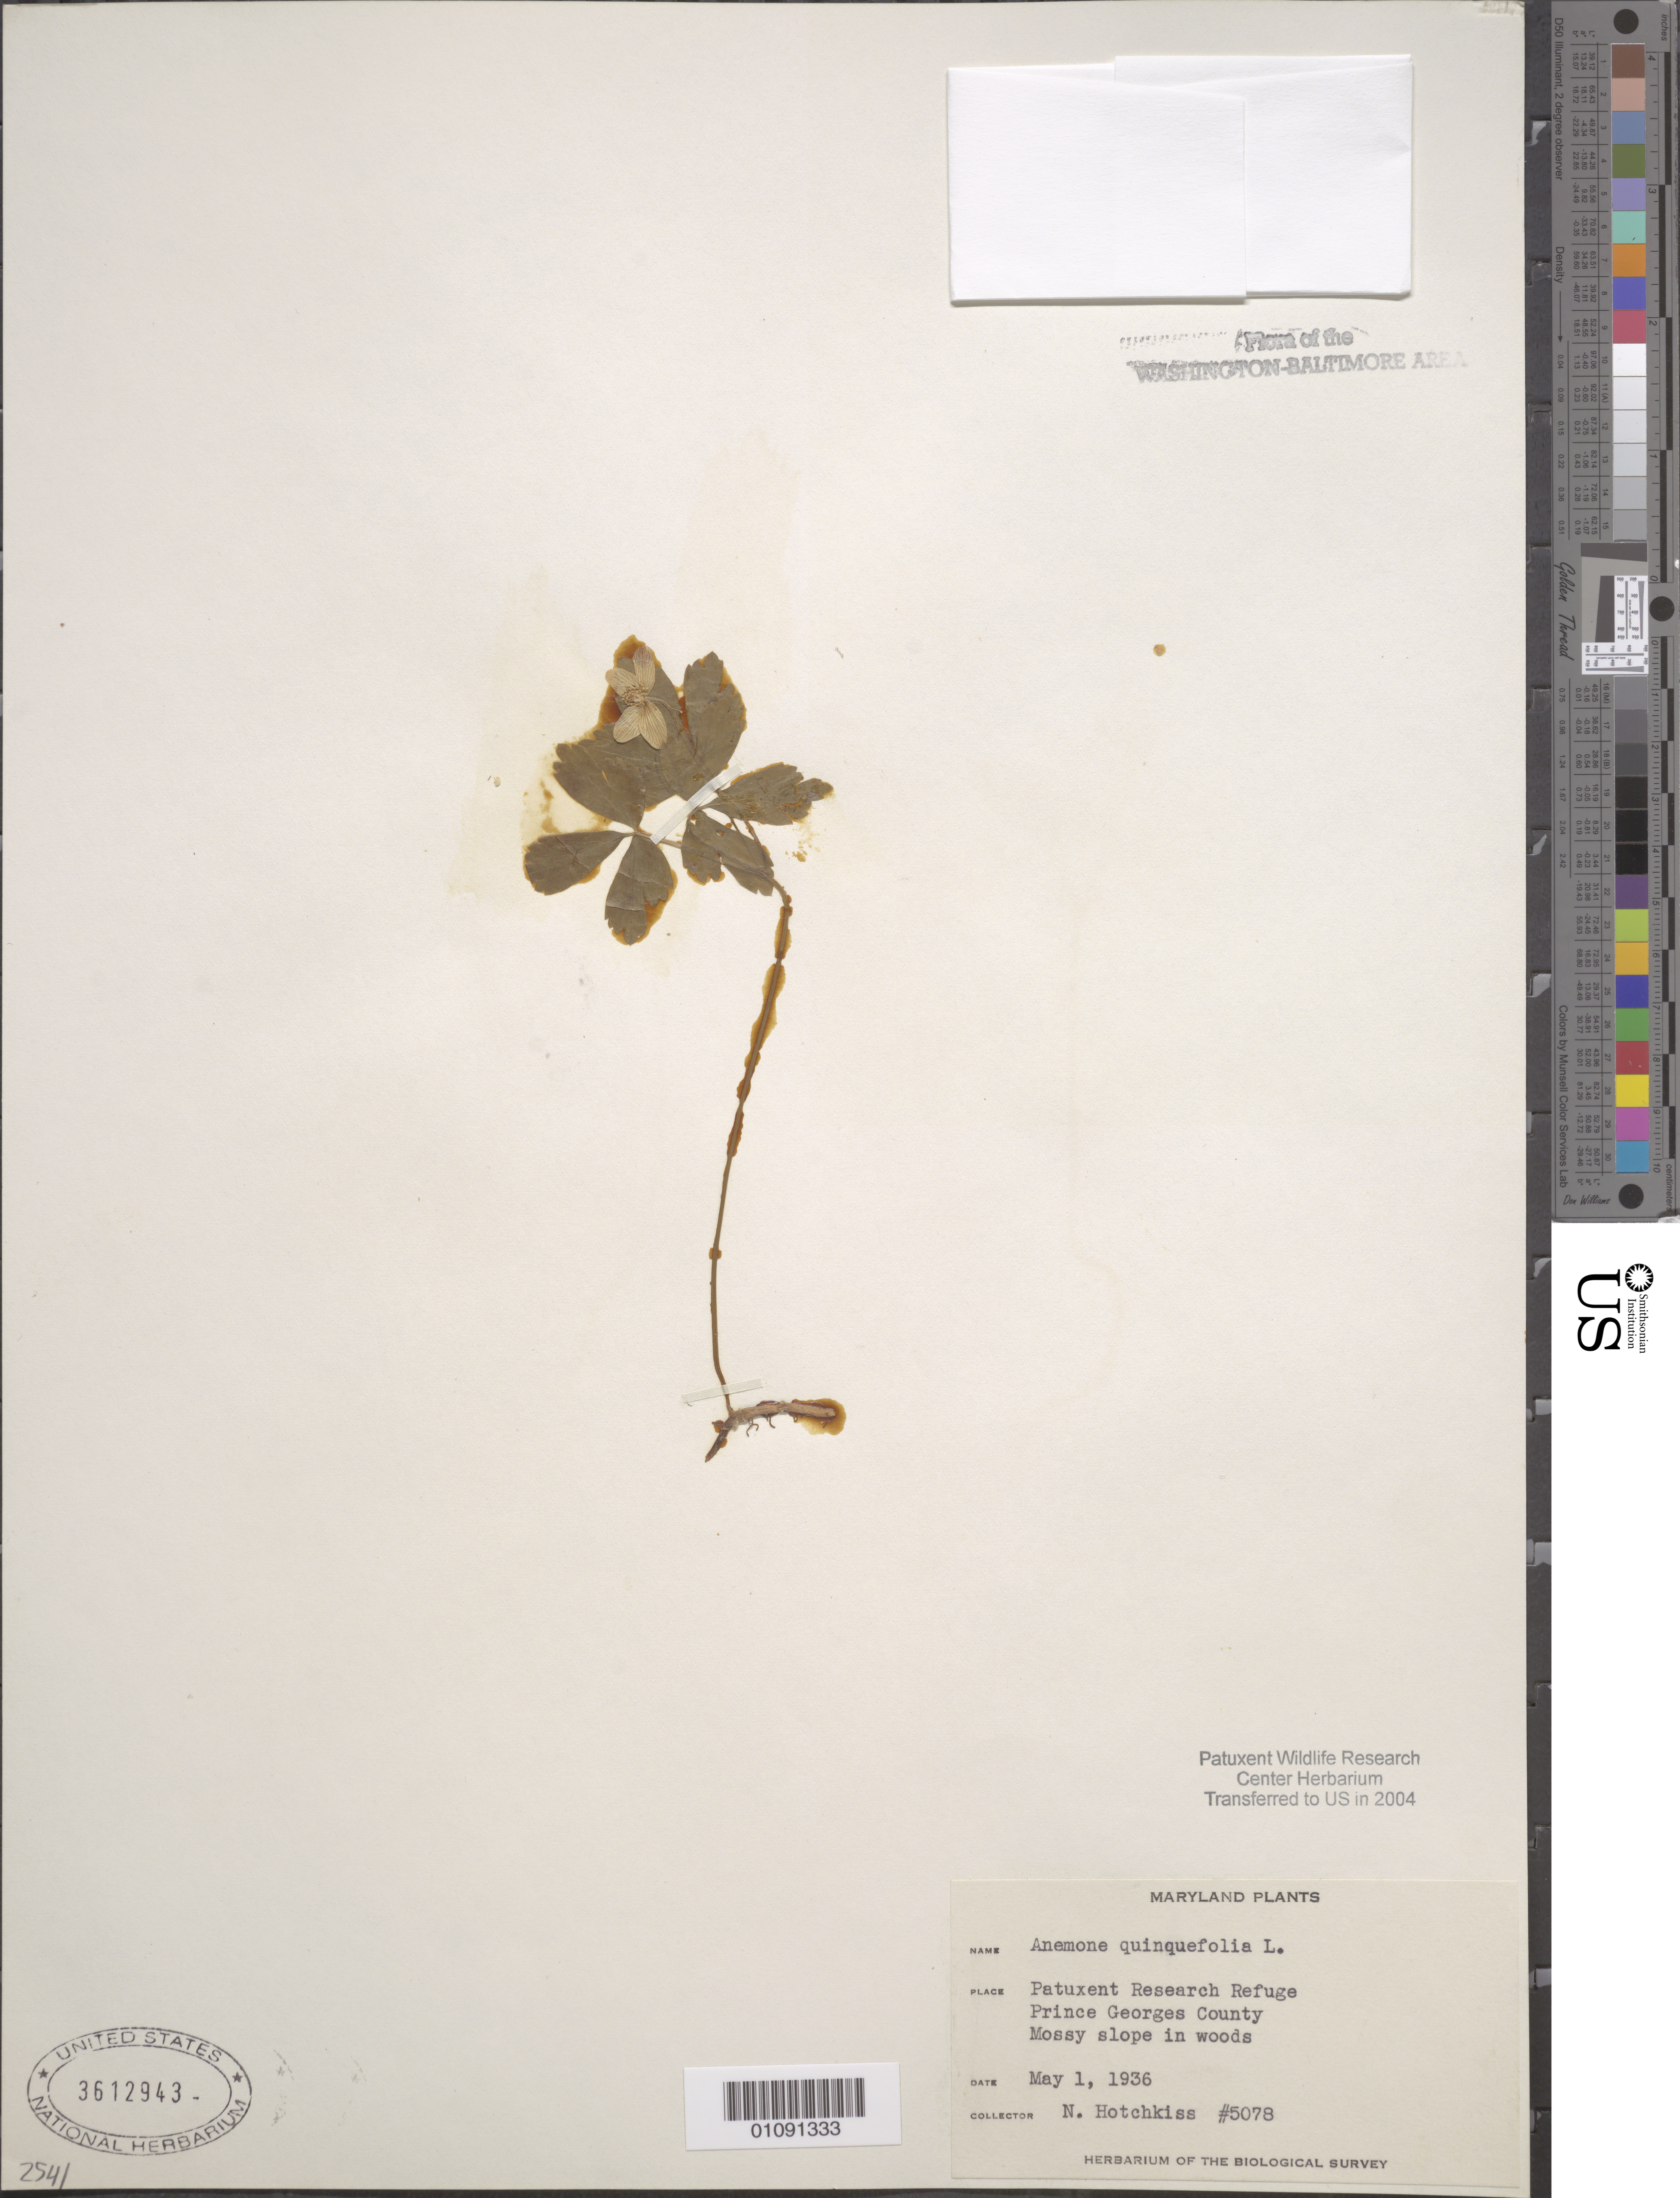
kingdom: Plantae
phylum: Tracheophyta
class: Magnoliopsida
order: Ranunculales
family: Ranunculaceae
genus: Anemone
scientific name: Anemone quinquefolia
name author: L.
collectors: N. Hotchkiss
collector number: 5078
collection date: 1936-05-01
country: United States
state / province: Maryland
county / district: Prince George's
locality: Patuxent Wildlife Refuge.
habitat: Mossy slope in woods.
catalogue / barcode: US 3612943